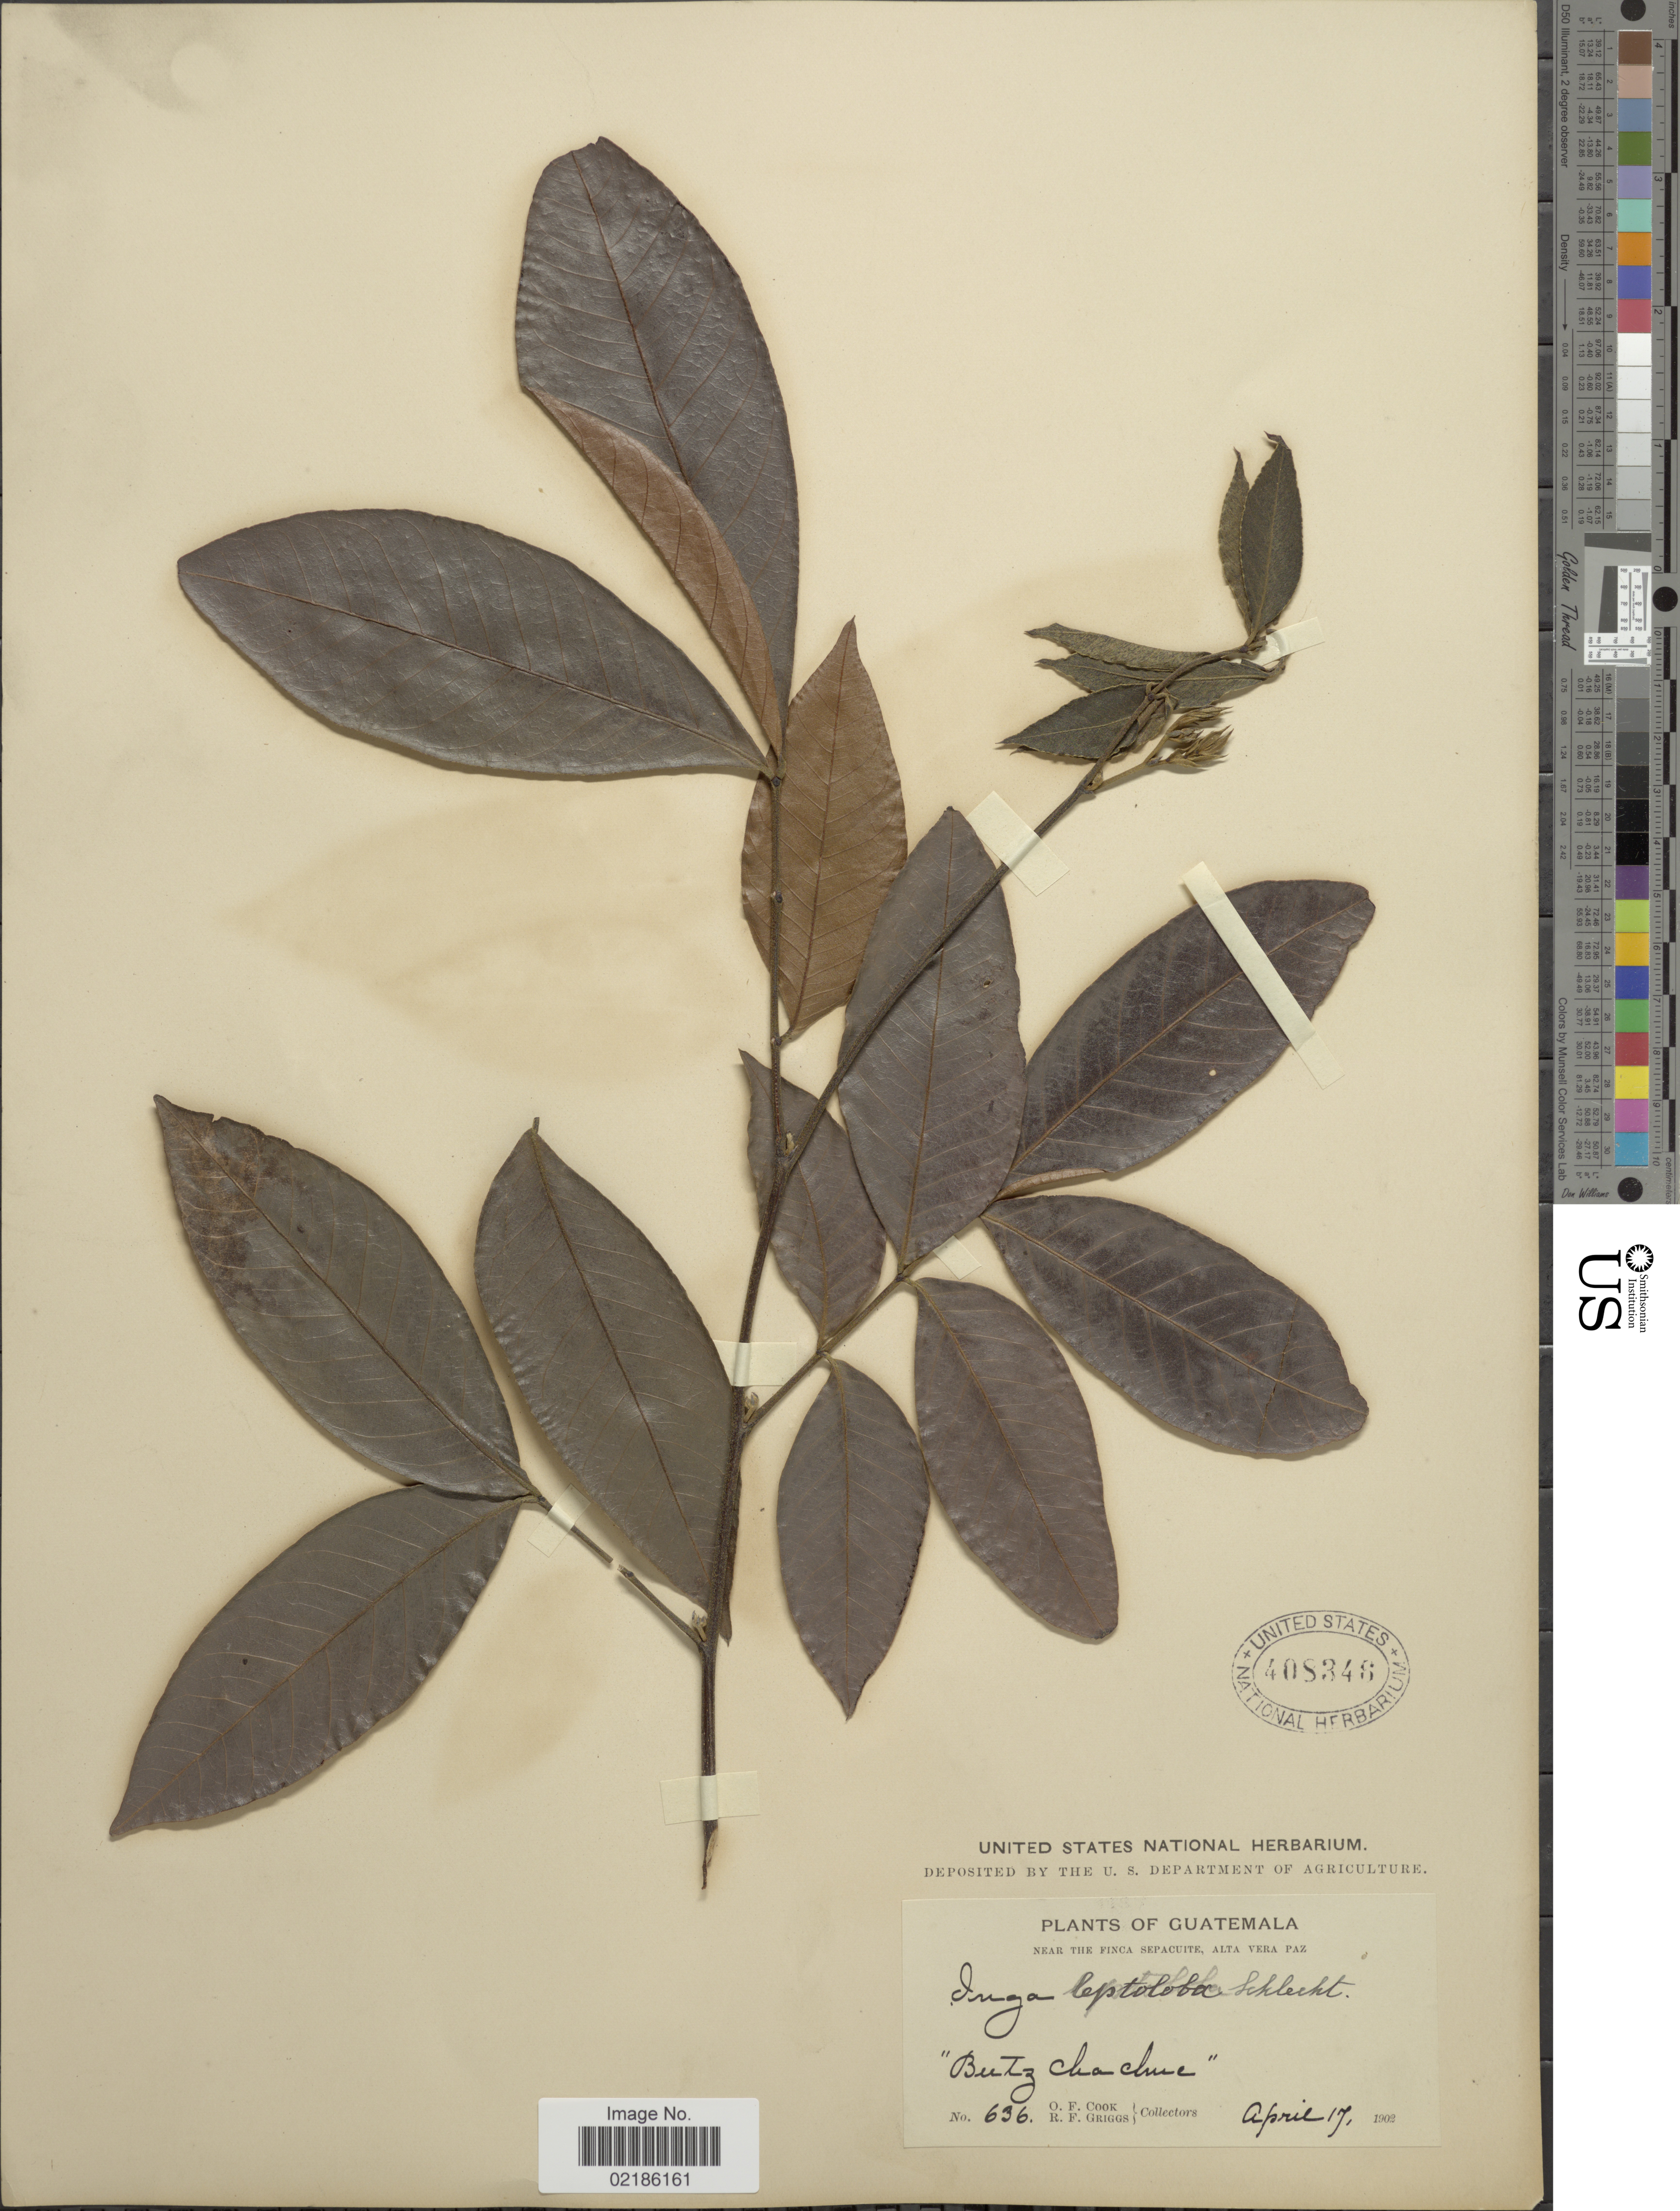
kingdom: Plantae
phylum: Tracheophyta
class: Magnoliopsida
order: Fabales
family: Fabaceae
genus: Inga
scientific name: Inga leptoloba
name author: Schltdl.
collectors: O. F. Cook & R. F. Griggs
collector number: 636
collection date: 1902-04-17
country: Guatemala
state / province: Alta Verapaz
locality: Near the Finca Sepacuite, Alta Vera Paz.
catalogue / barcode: US 408348